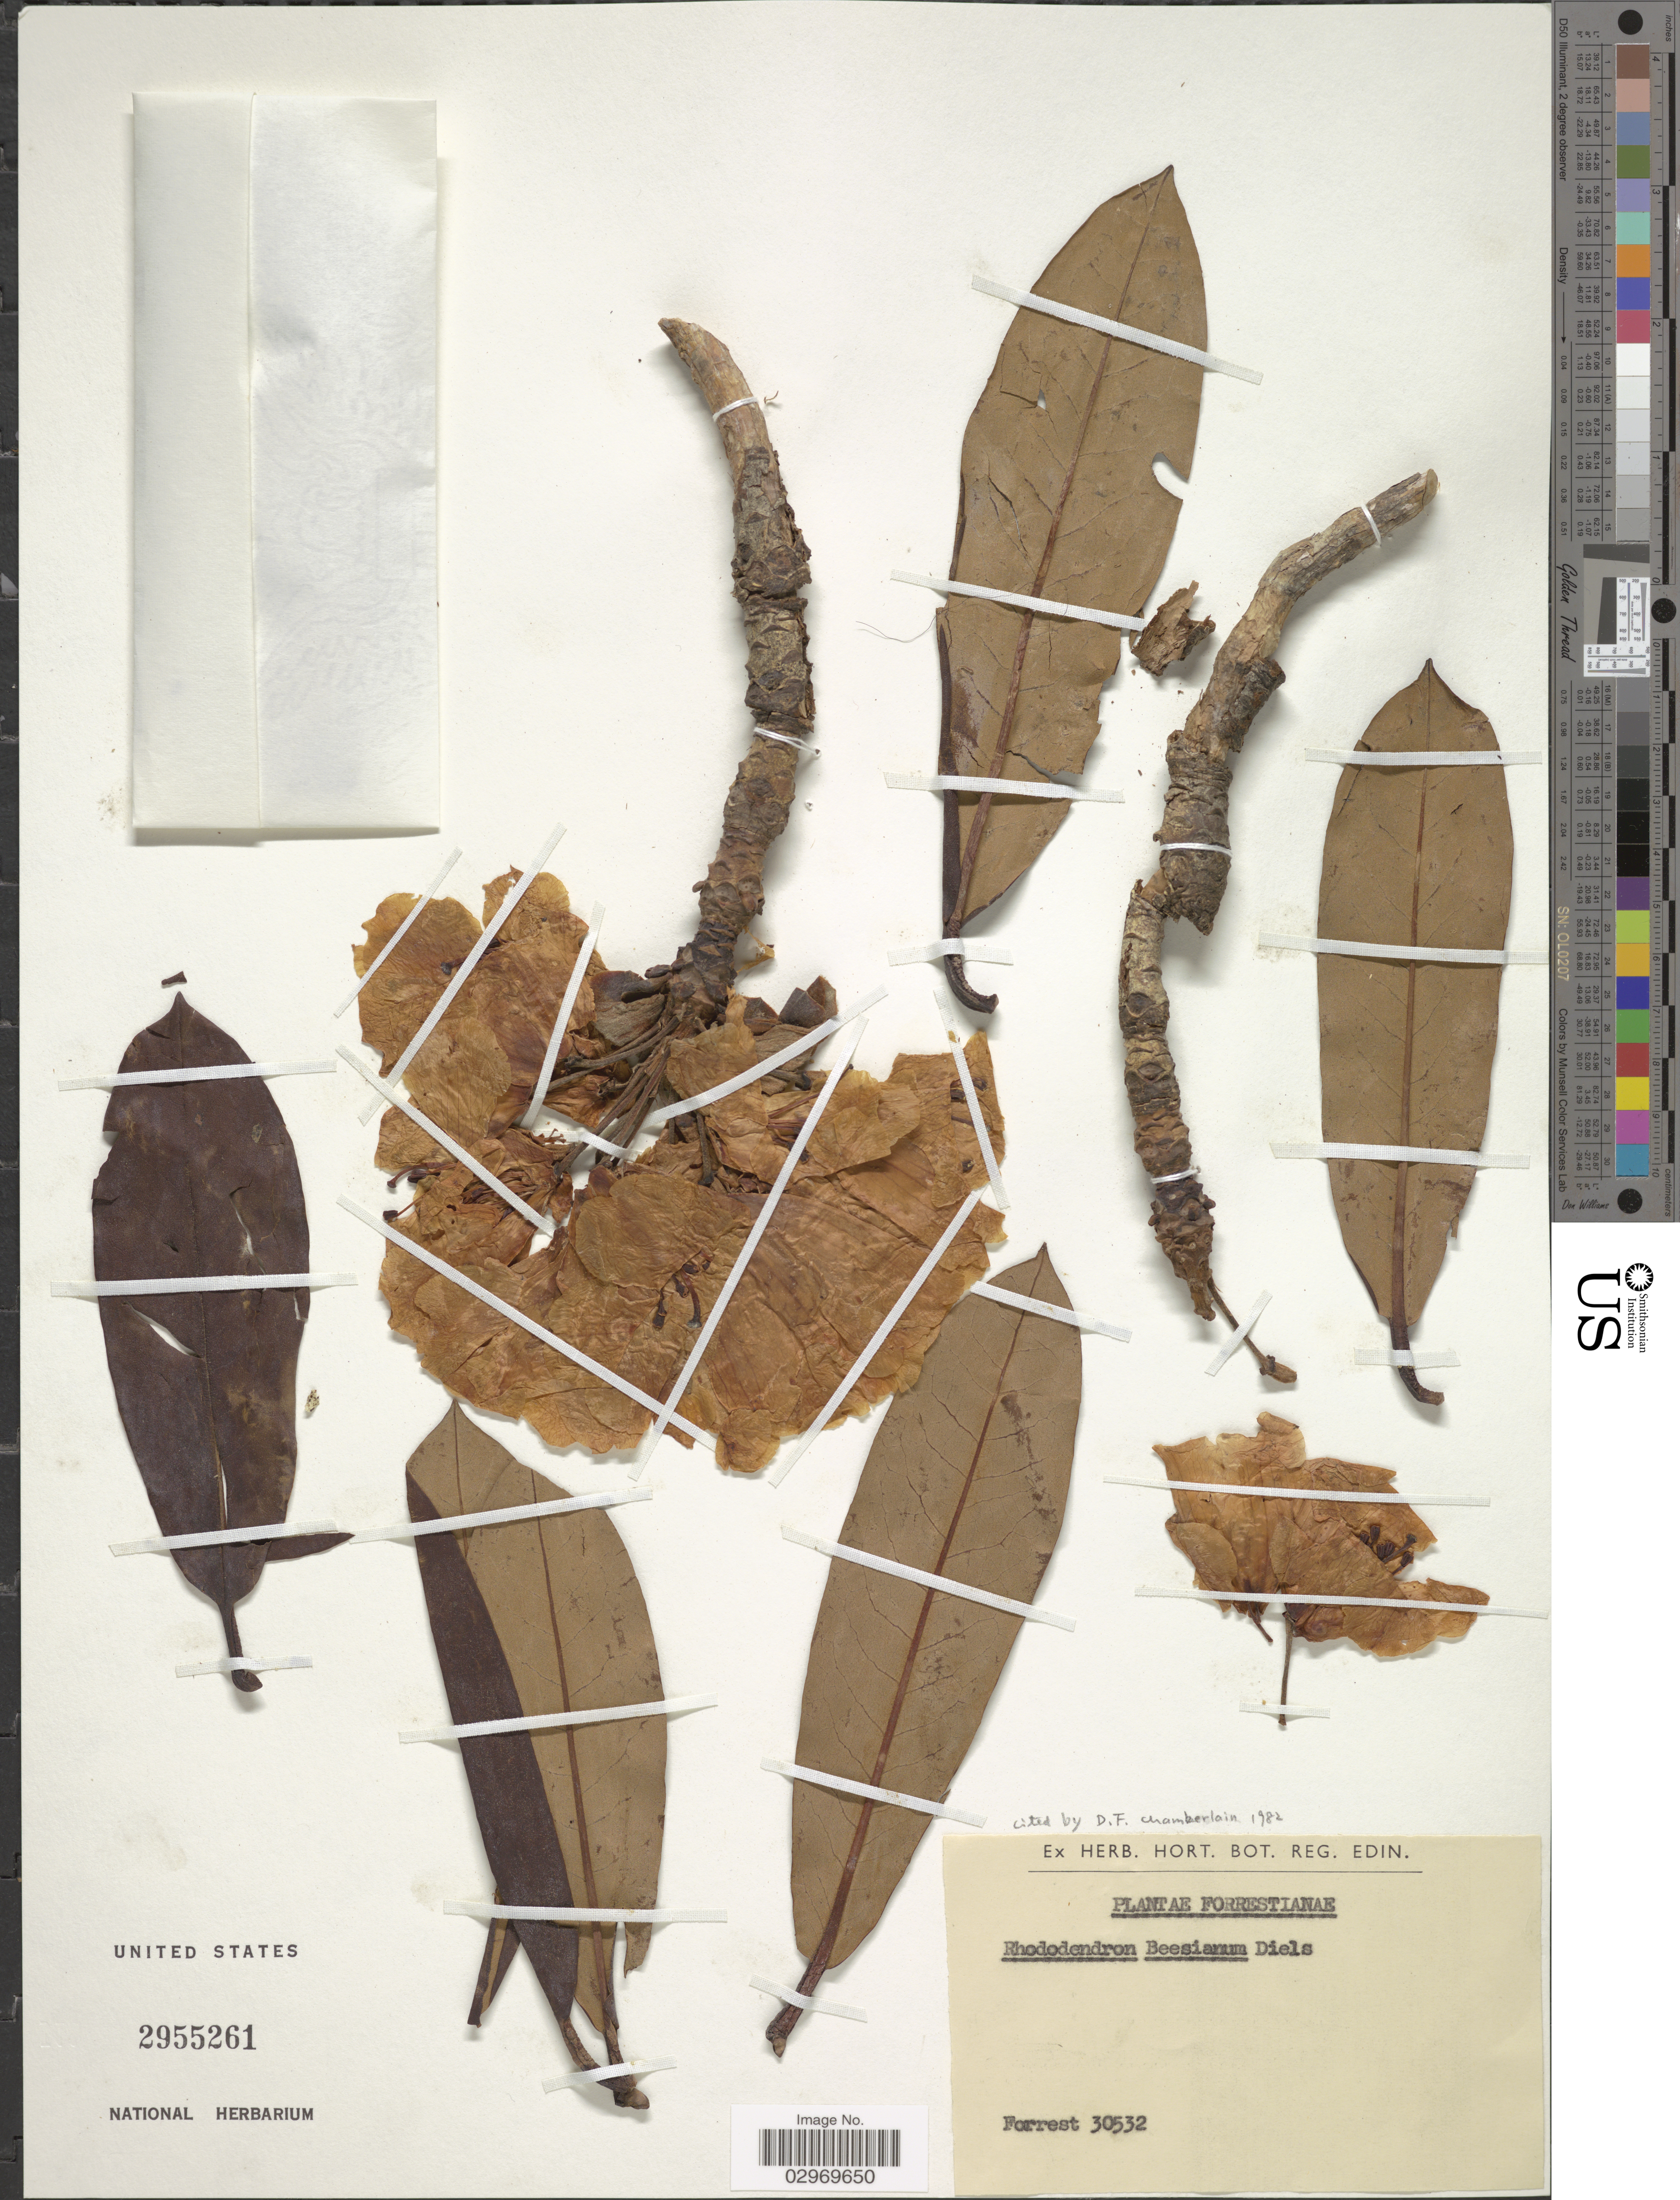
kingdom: Plantae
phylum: Tracheophyta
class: Magnoliopsida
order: Ericales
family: Ericaceae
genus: Rhododendron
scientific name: Rhododendron beesianum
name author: Diels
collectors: -. Forrest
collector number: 30532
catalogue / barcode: US 2955261